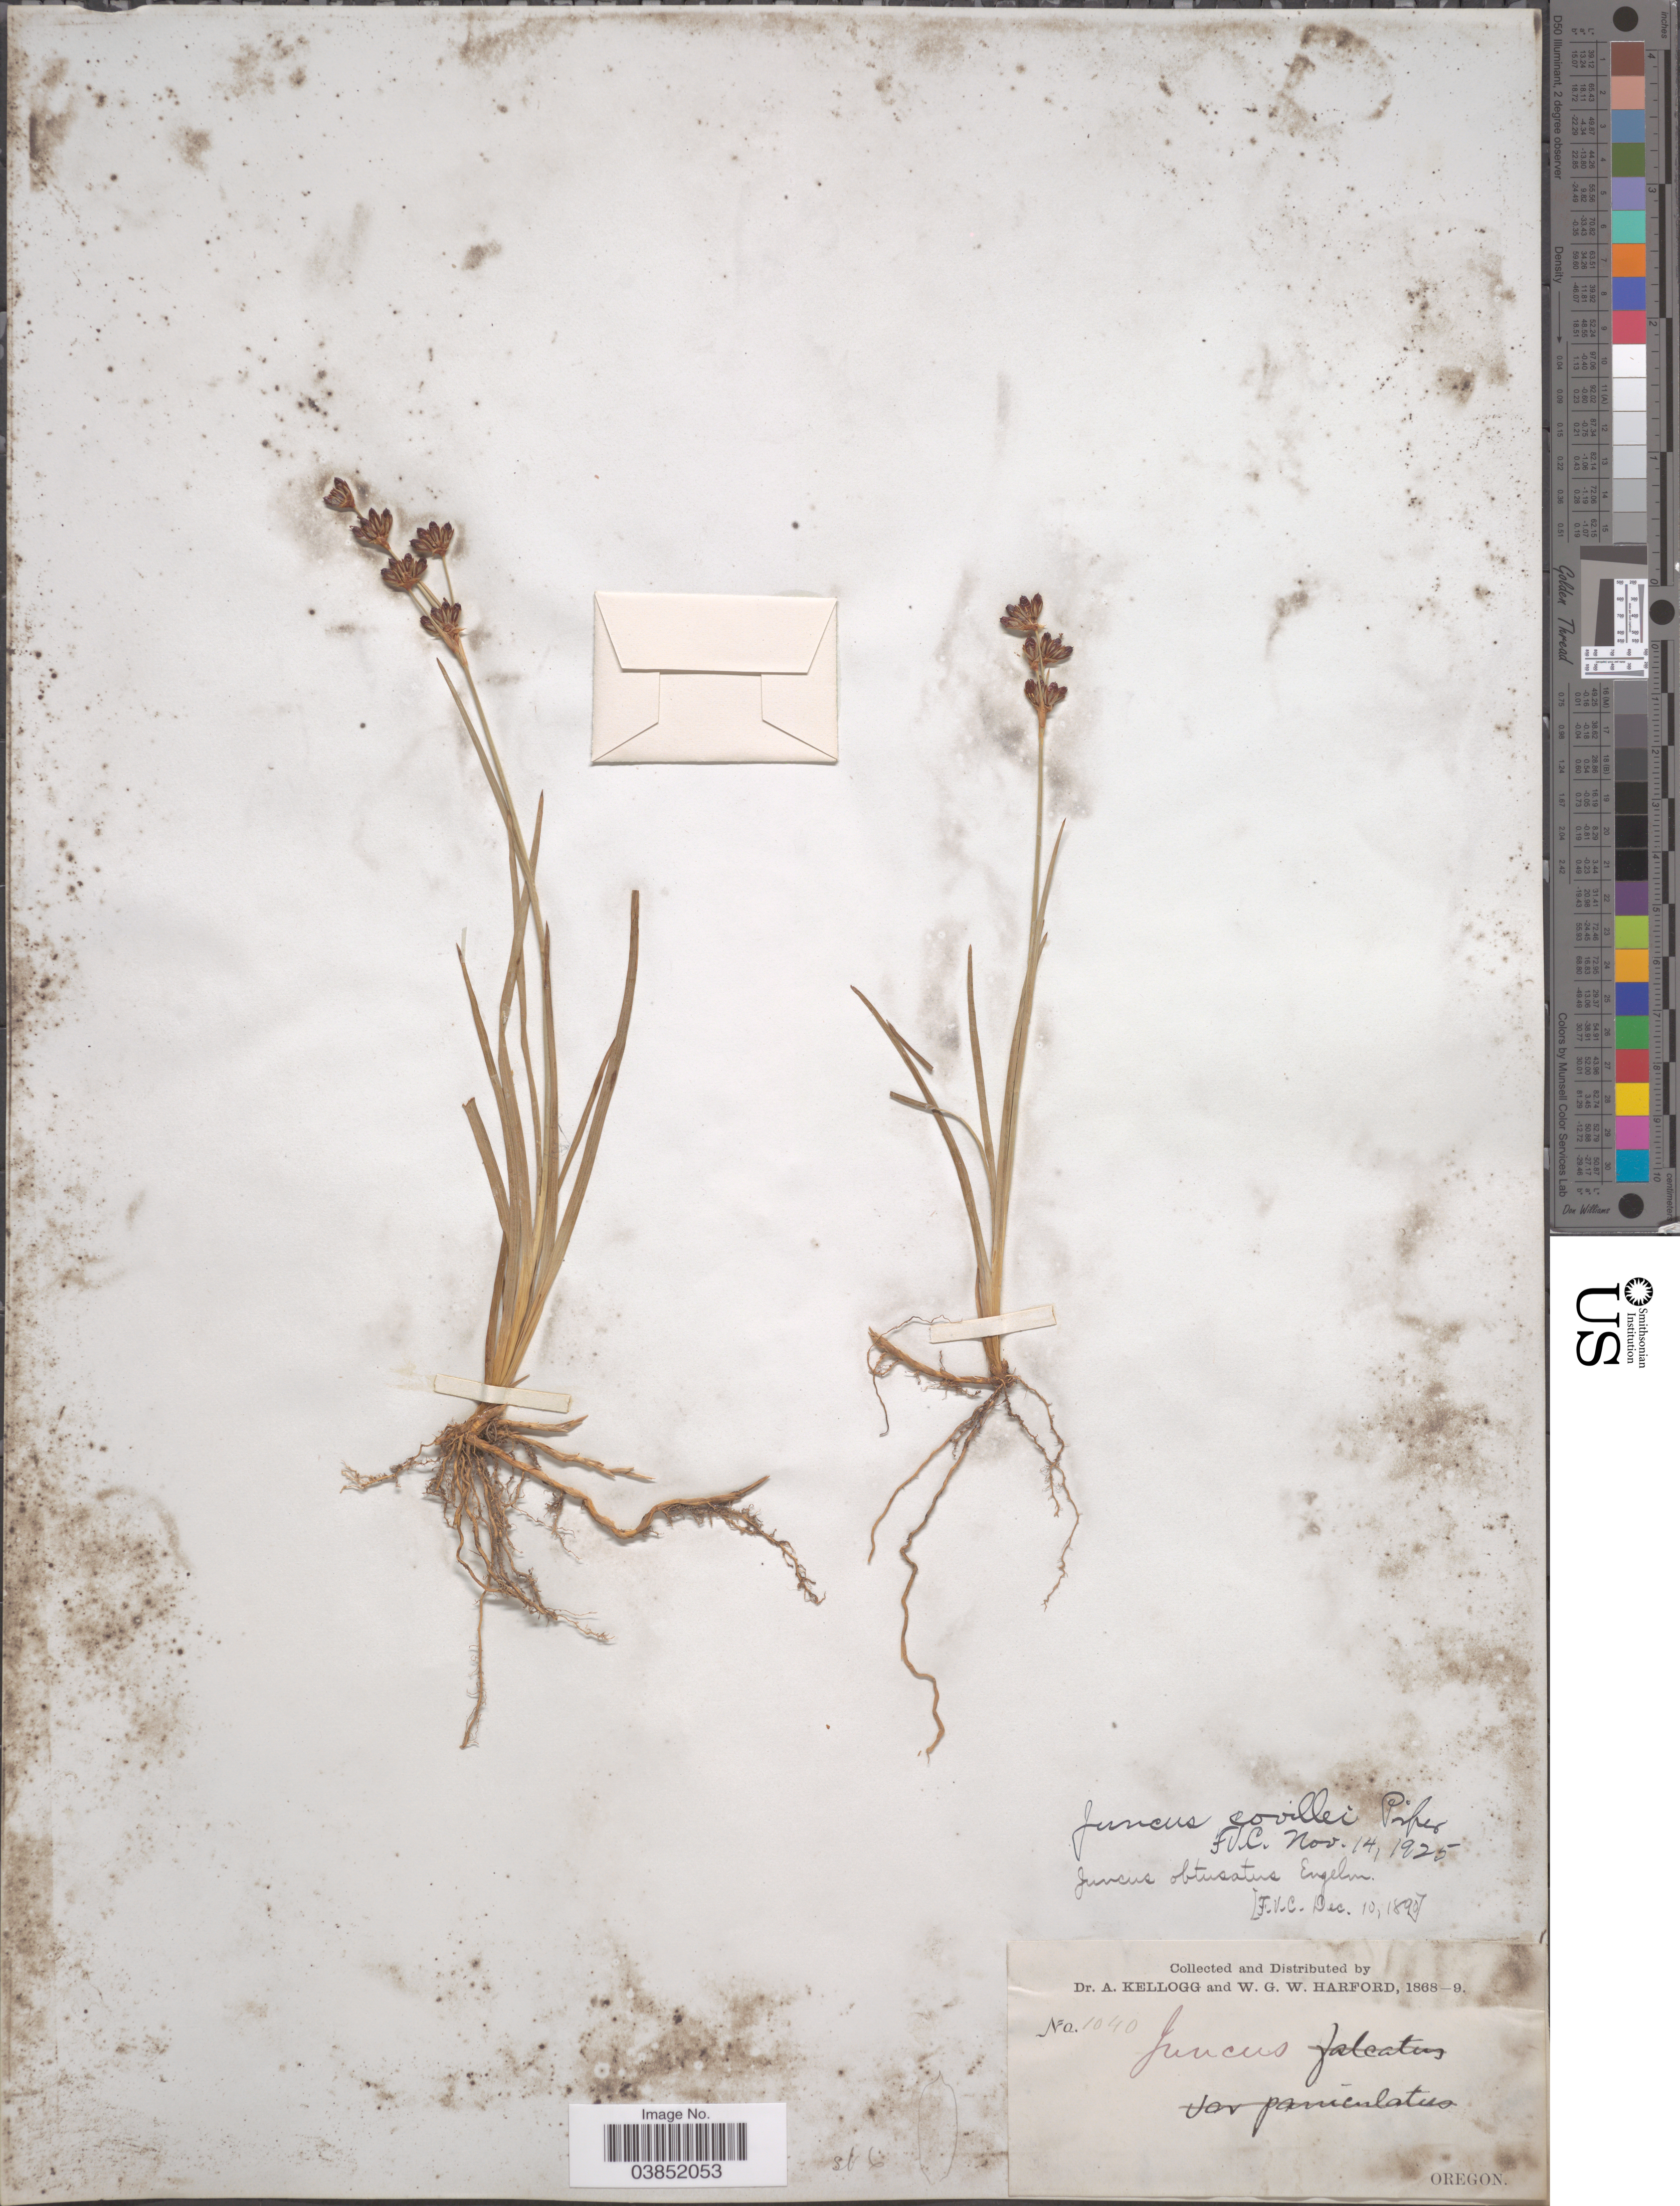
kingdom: Plantae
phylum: Tracheophyta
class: Liliopsida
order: Poales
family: Juncaceae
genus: Juncus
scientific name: Juncus covillei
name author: Piper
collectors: A. Kellogg & W. G. W. Harford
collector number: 1040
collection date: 1868/1869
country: United States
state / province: Oregon